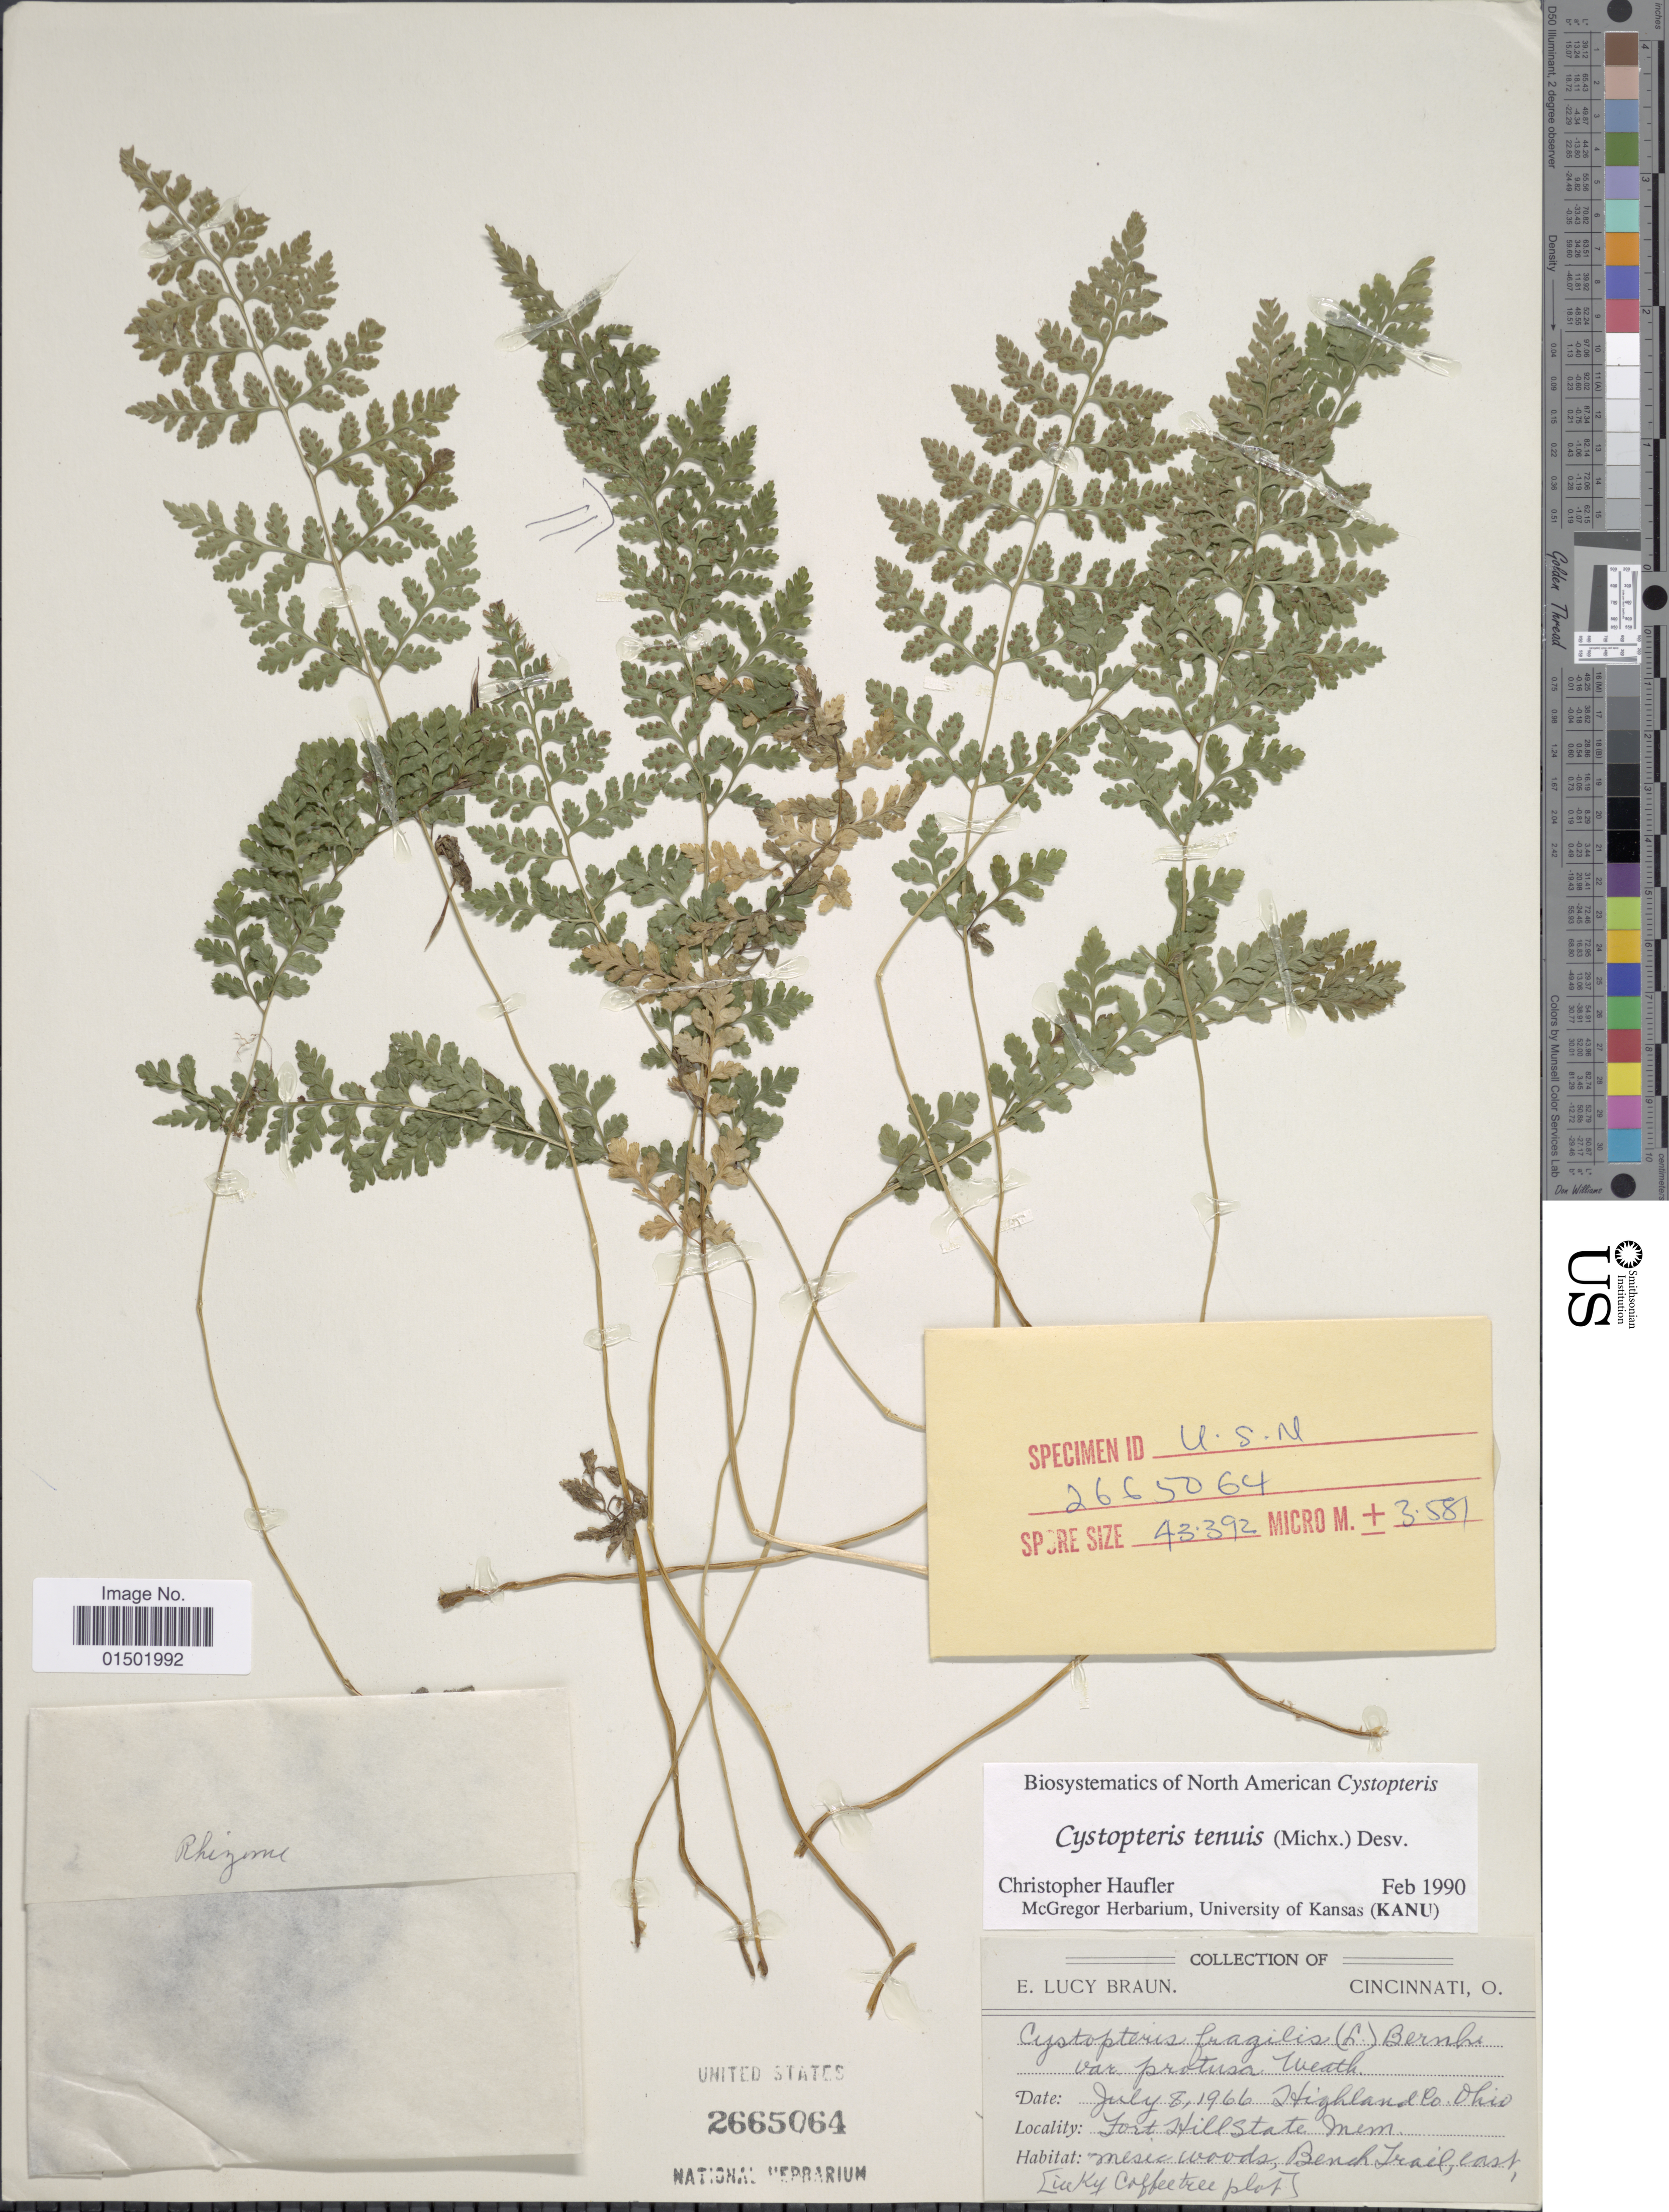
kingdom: Plantae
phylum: Tracheophyta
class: Polypodiopsida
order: Polypodiales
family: Cystopteridaceae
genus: Cystopteris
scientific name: Cystopteris tenuis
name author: (Michx.) Desv.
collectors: E. L. Braun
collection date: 1966-07-08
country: United States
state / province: Ohio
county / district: Highland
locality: Fort Hill State Mem, Bench Trail east (in Ky Coffee tree plot)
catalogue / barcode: US 2665064